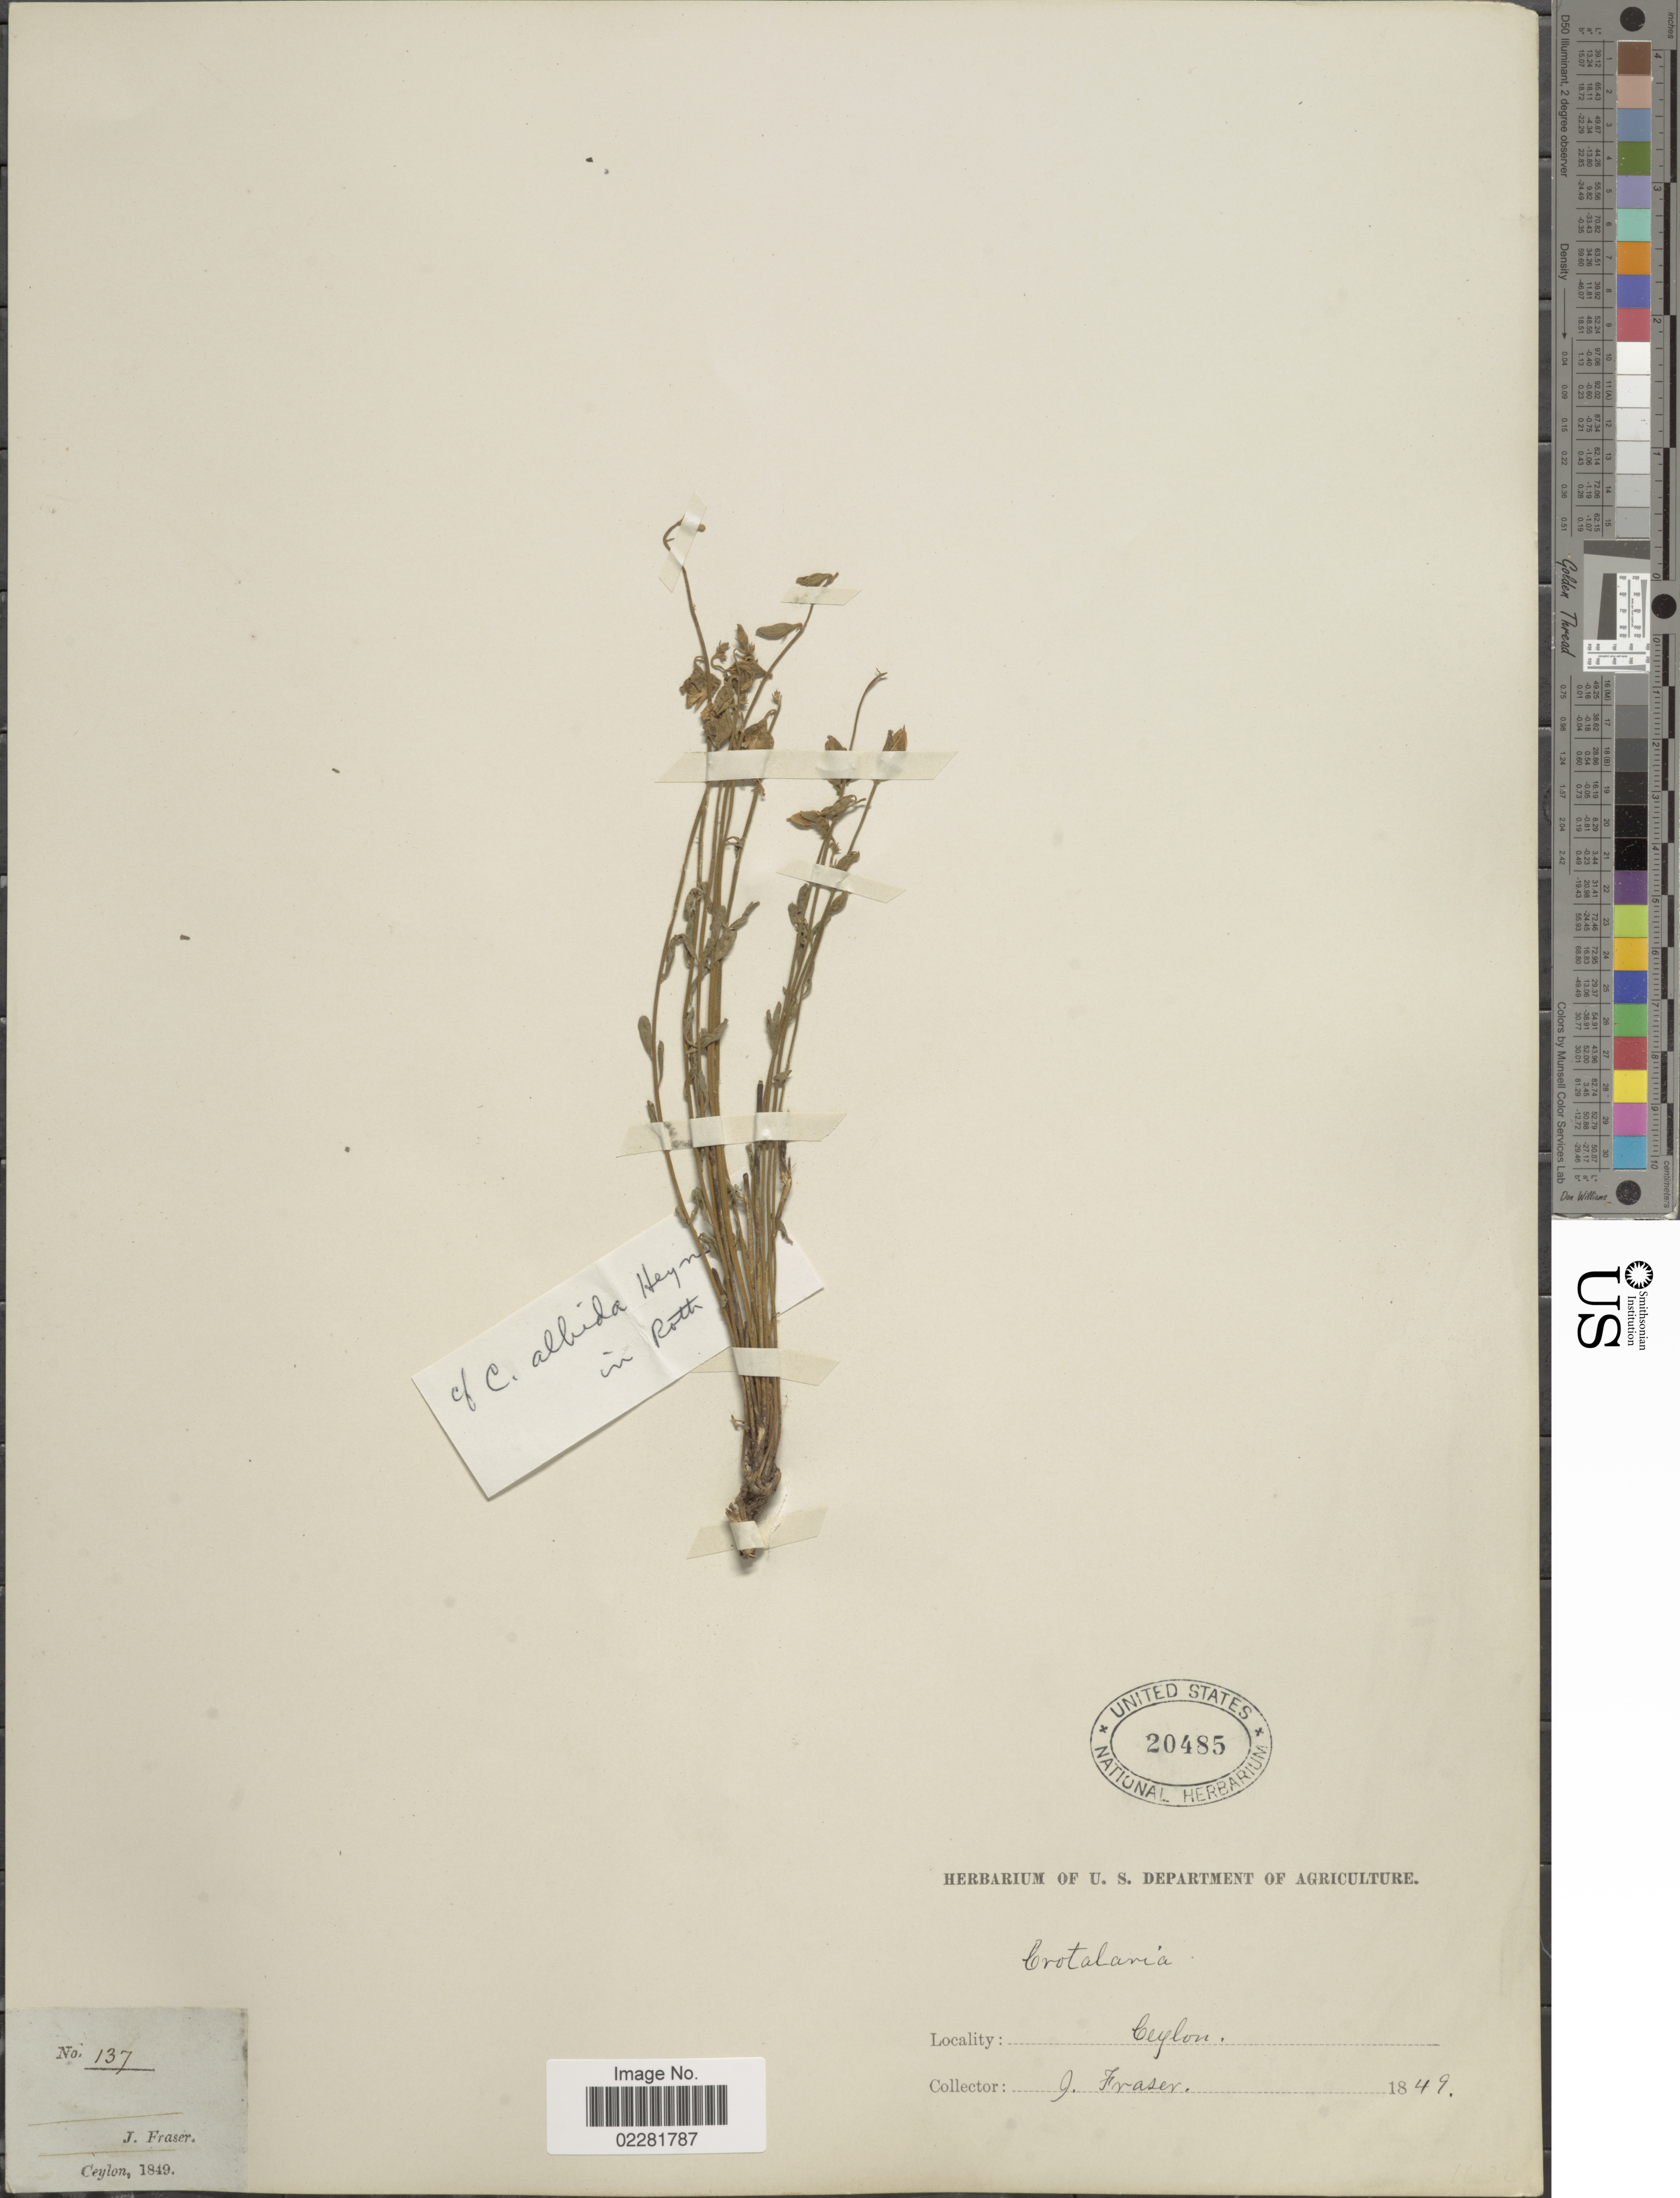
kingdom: Plantae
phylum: Tracheophyta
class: Magnoliopsida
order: Fabales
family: Fabaceae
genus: Crotalaria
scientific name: Crotalaria albida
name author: B. Heyne ex Roth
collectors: J. Fraser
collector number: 137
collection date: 1849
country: Sri Lanka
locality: Ceylon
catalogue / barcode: US 20485